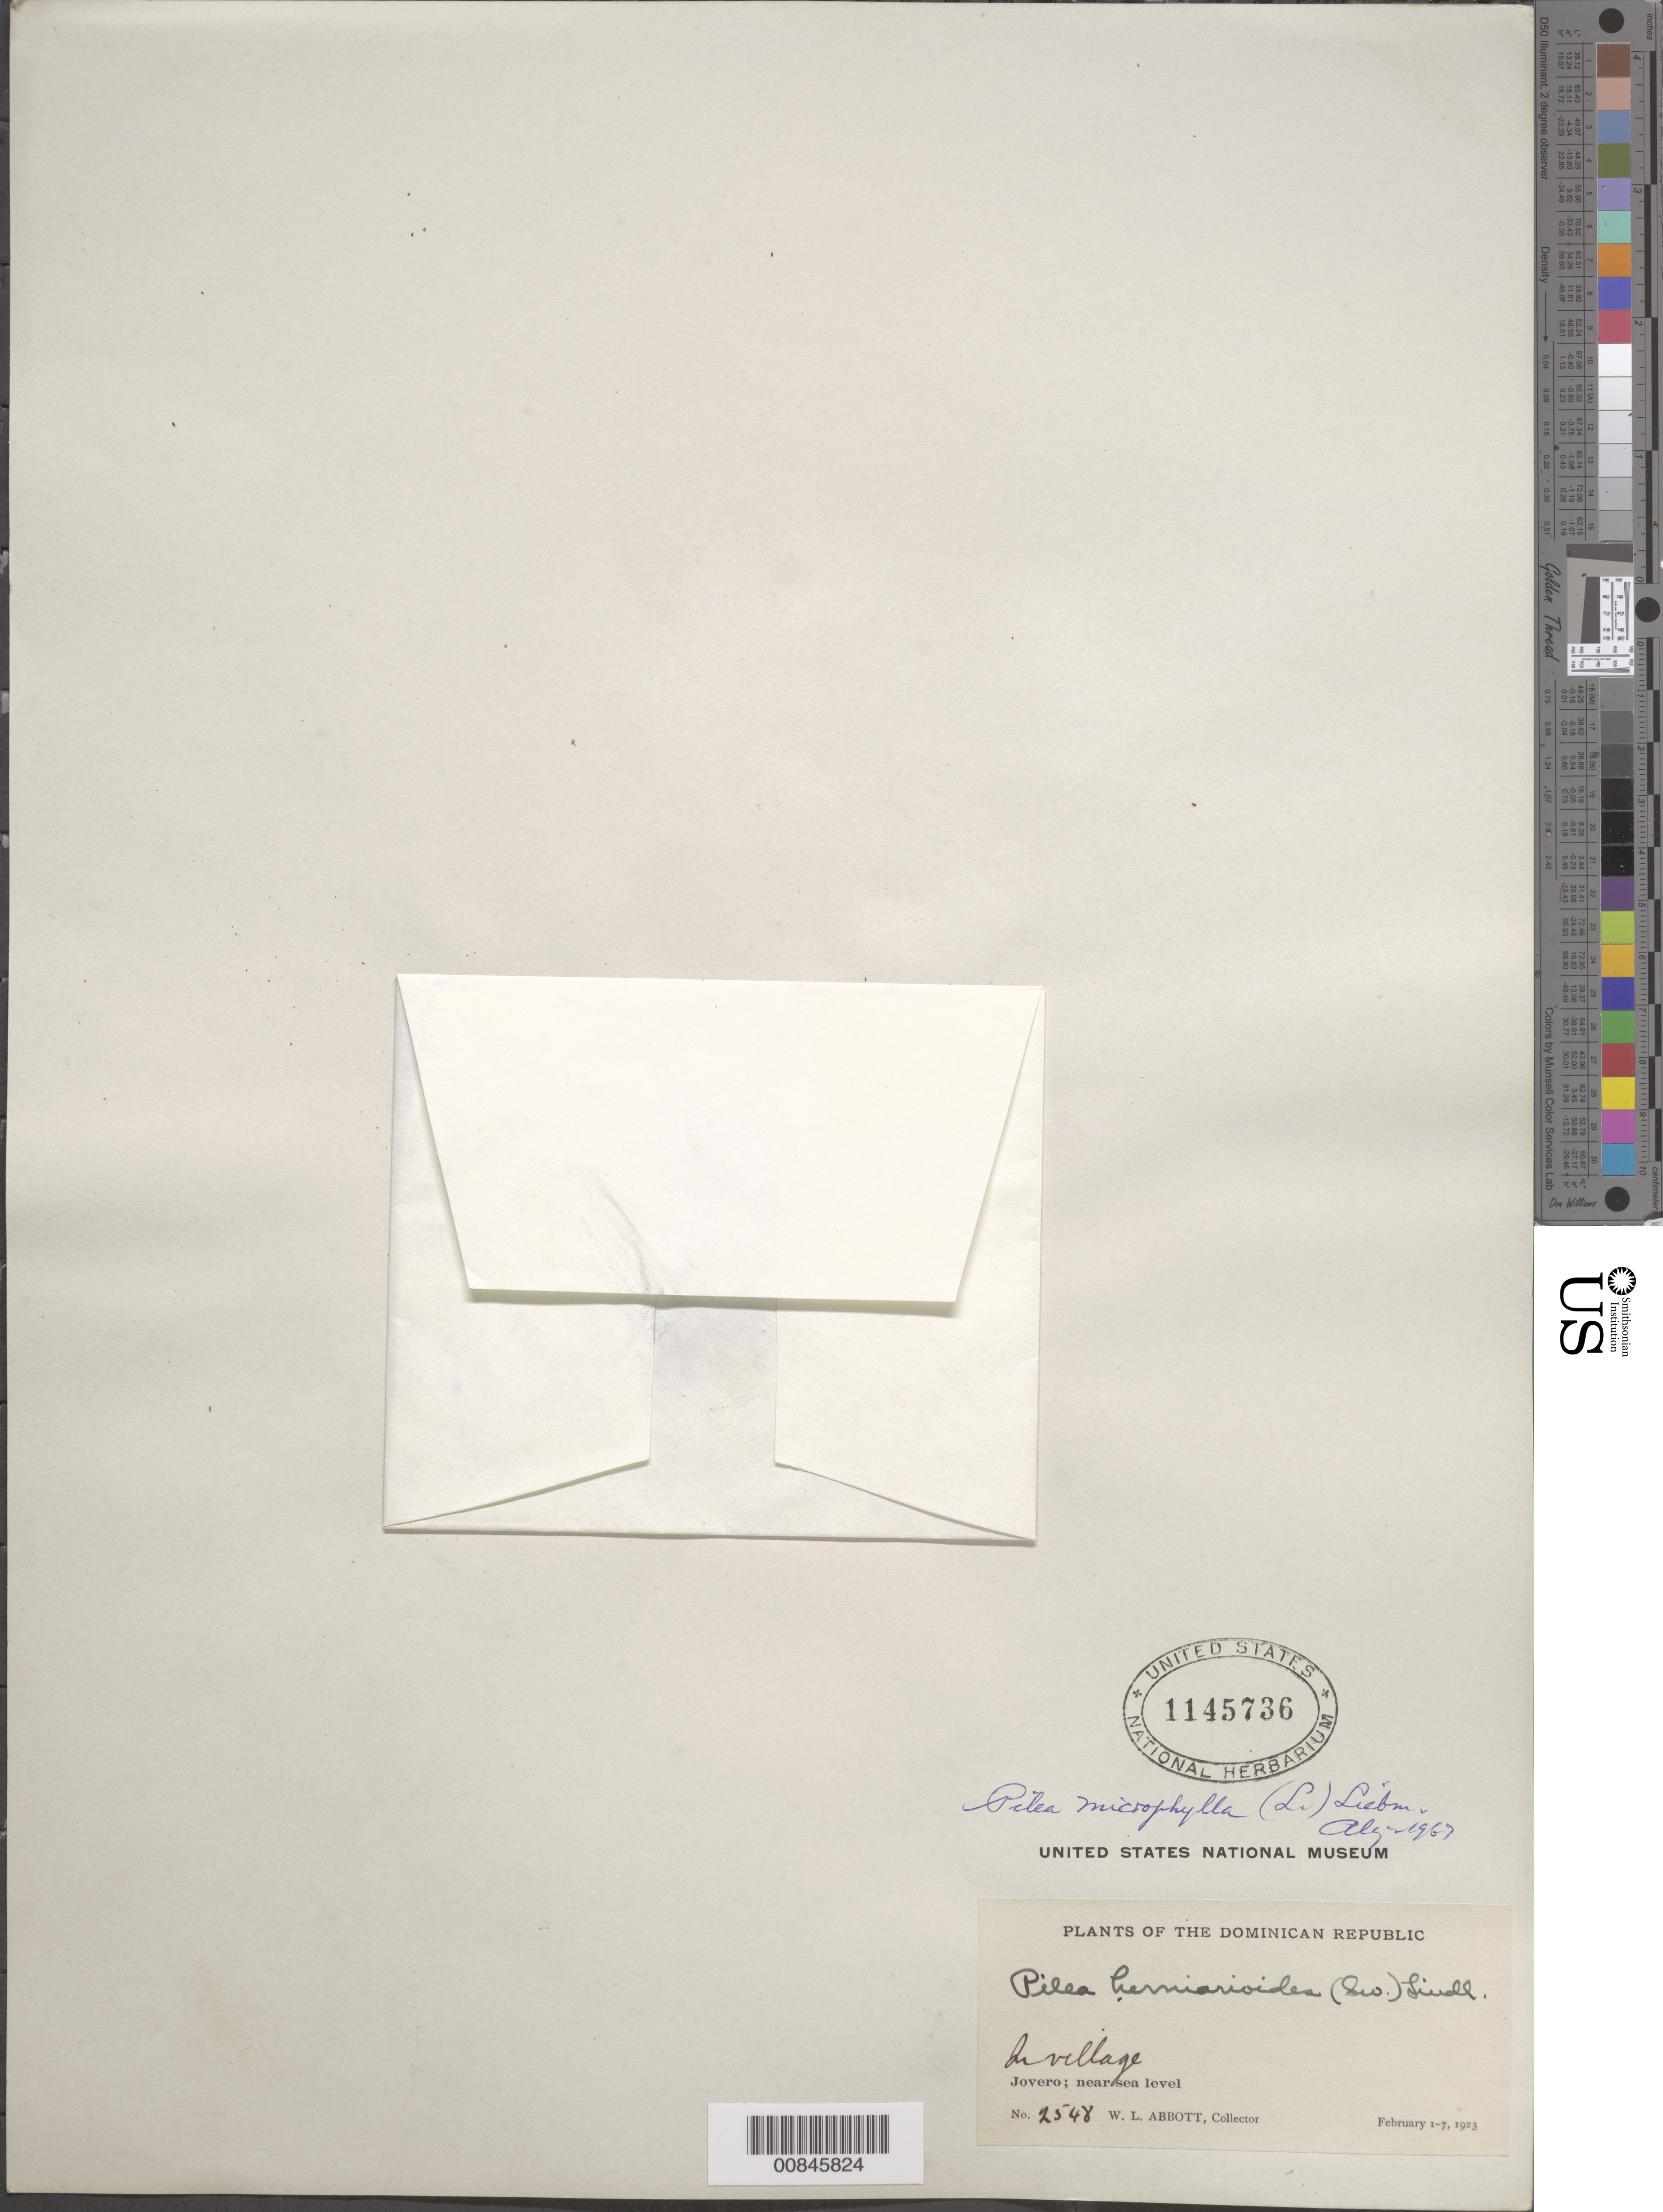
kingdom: Plantae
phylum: Tracheophyta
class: Magnoliopsida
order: Rosales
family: Urticaceae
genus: Pilea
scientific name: Pilea microphylla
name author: (L.) Liebm.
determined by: Liogier, Alain H.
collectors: W. L. Abbott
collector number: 2548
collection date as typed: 01 Feb 1923 to 07 Feb 1923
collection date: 1923-02-01/1923-02-07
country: Dominican Republic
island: Hispaniola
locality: Jovero. In village.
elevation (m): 0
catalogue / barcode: US 1145736